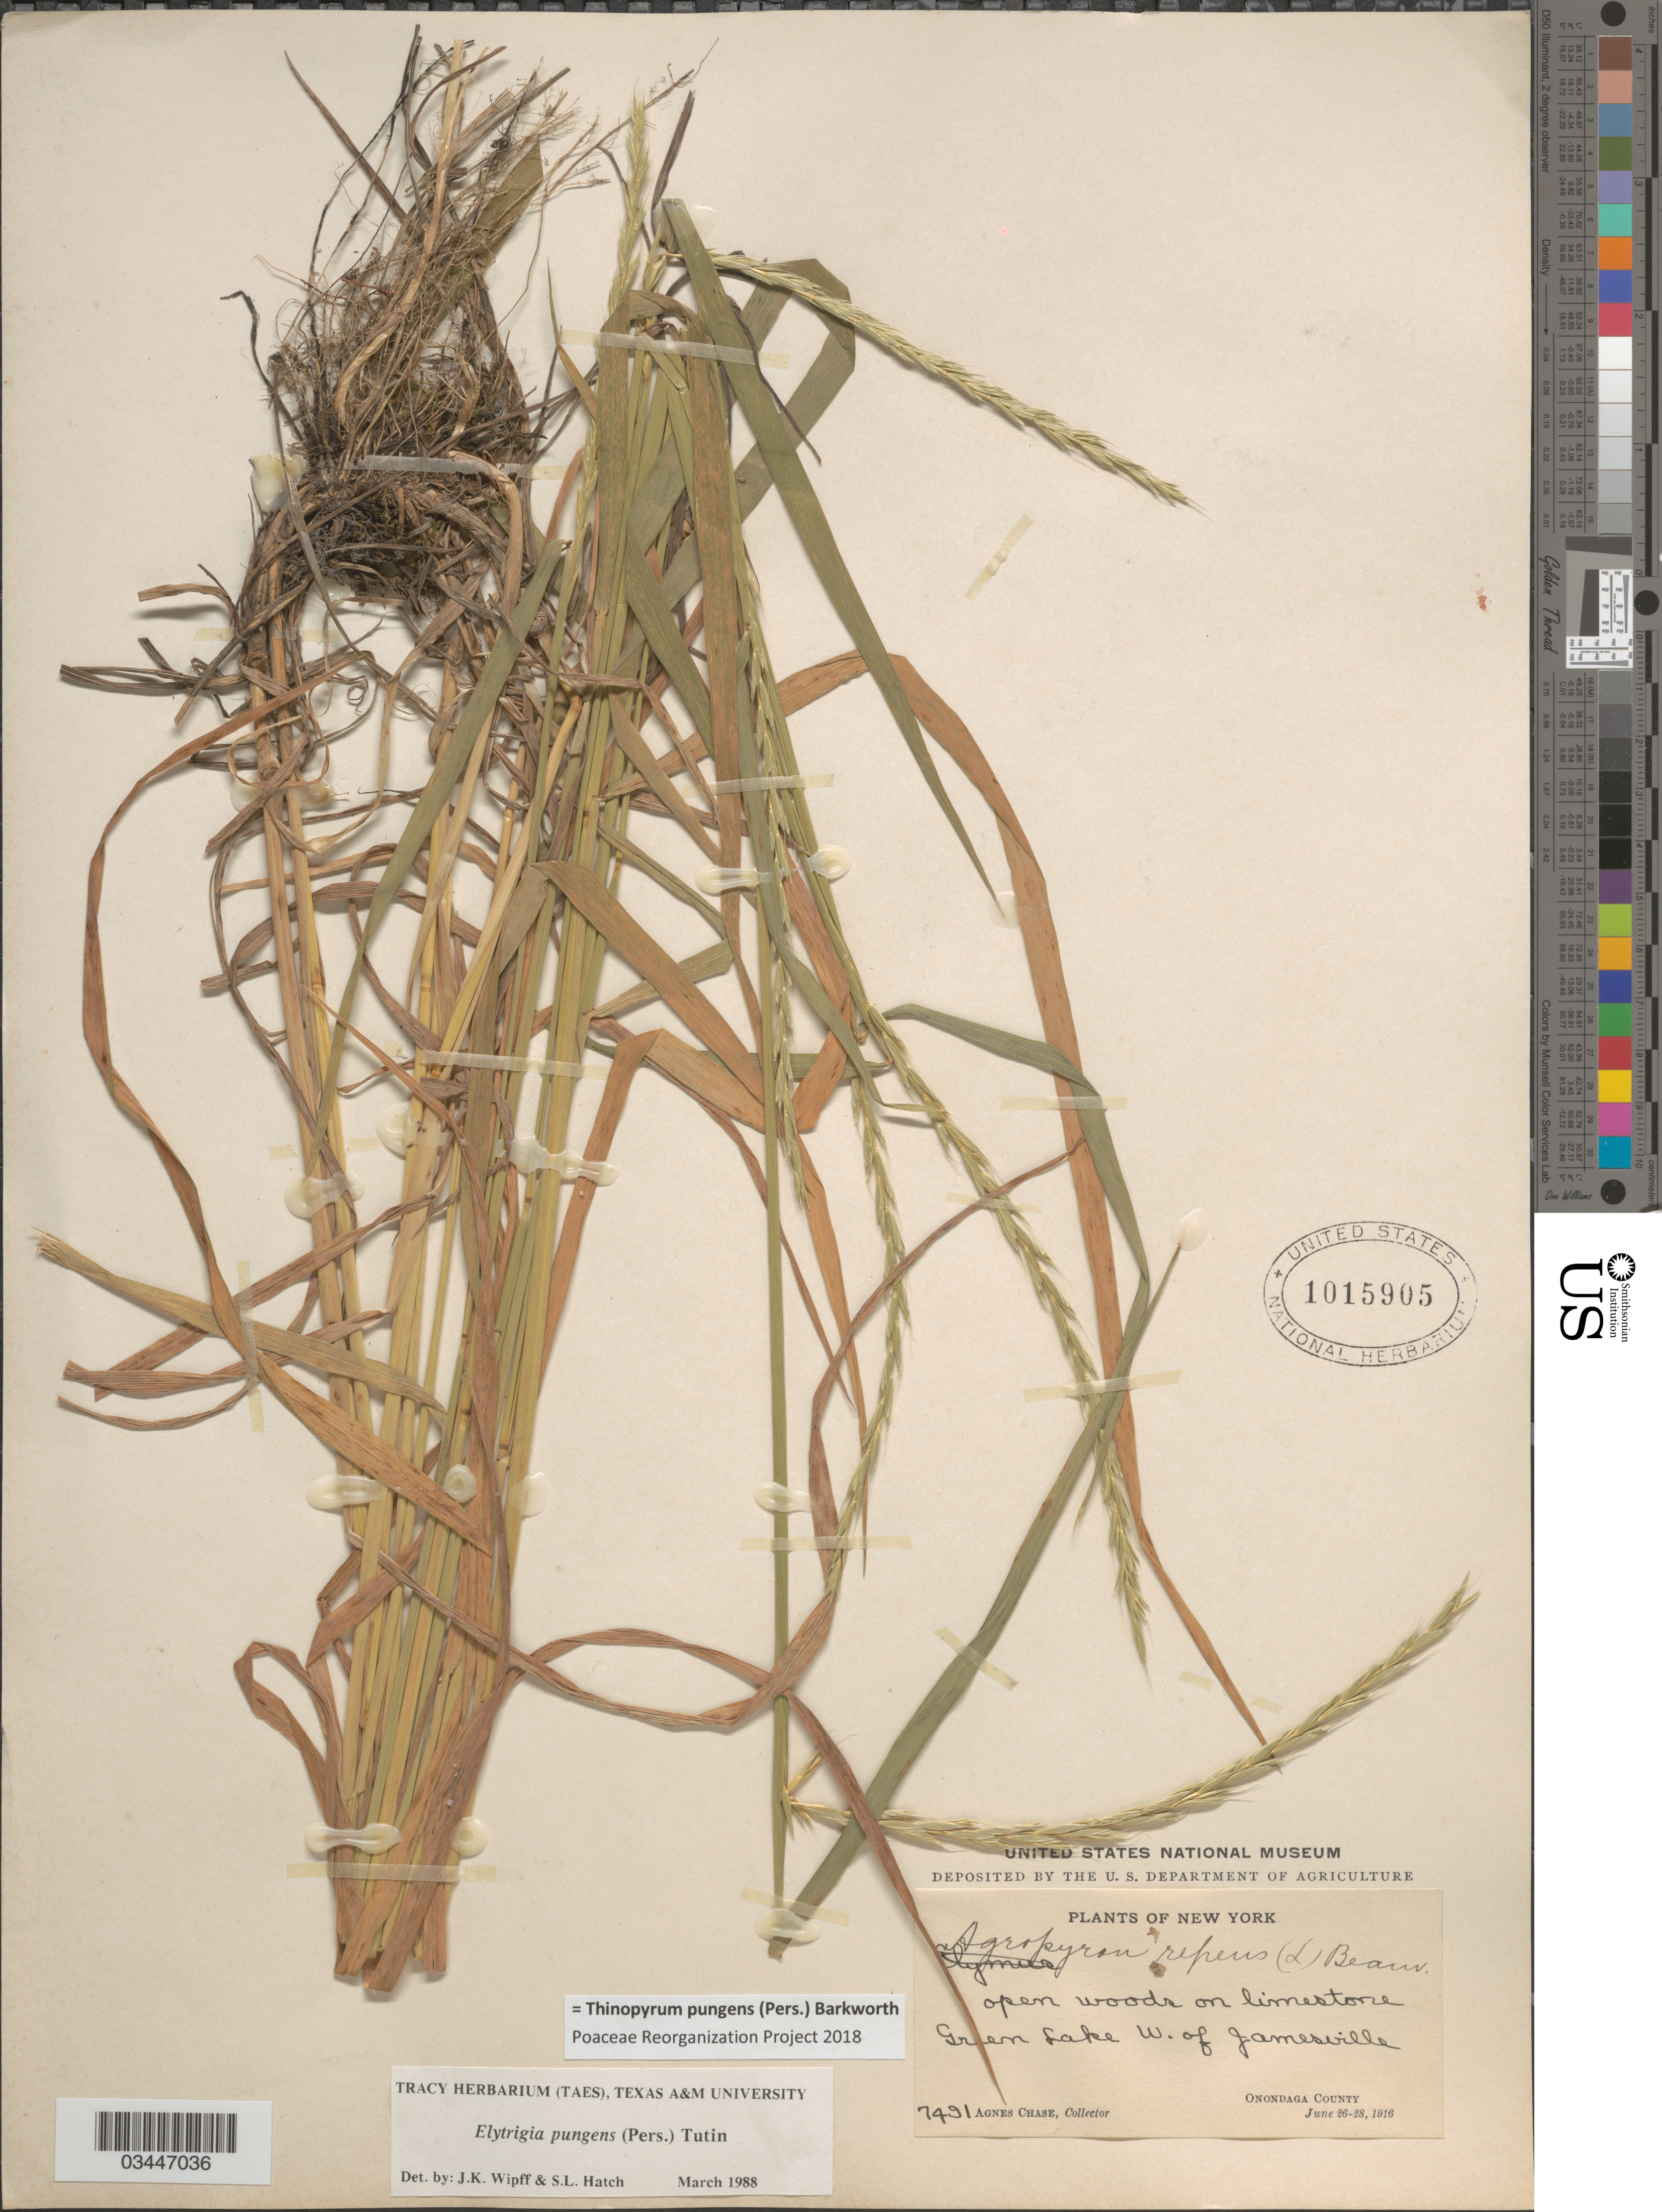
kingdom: Plantae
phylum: Tracheophyta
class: Liliopsida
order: Poales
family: Poaceae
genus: Thinopyrum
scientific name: Thinopyrum pungens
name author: (Pers.) Barkworth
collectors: A. Chase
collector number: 7491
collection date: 1916-06-26/1916-06-28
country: United States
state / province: New York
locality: Open woods on limestone. Green Lake W. of Jamesville. Onondaga County.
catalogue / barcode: US 1015905